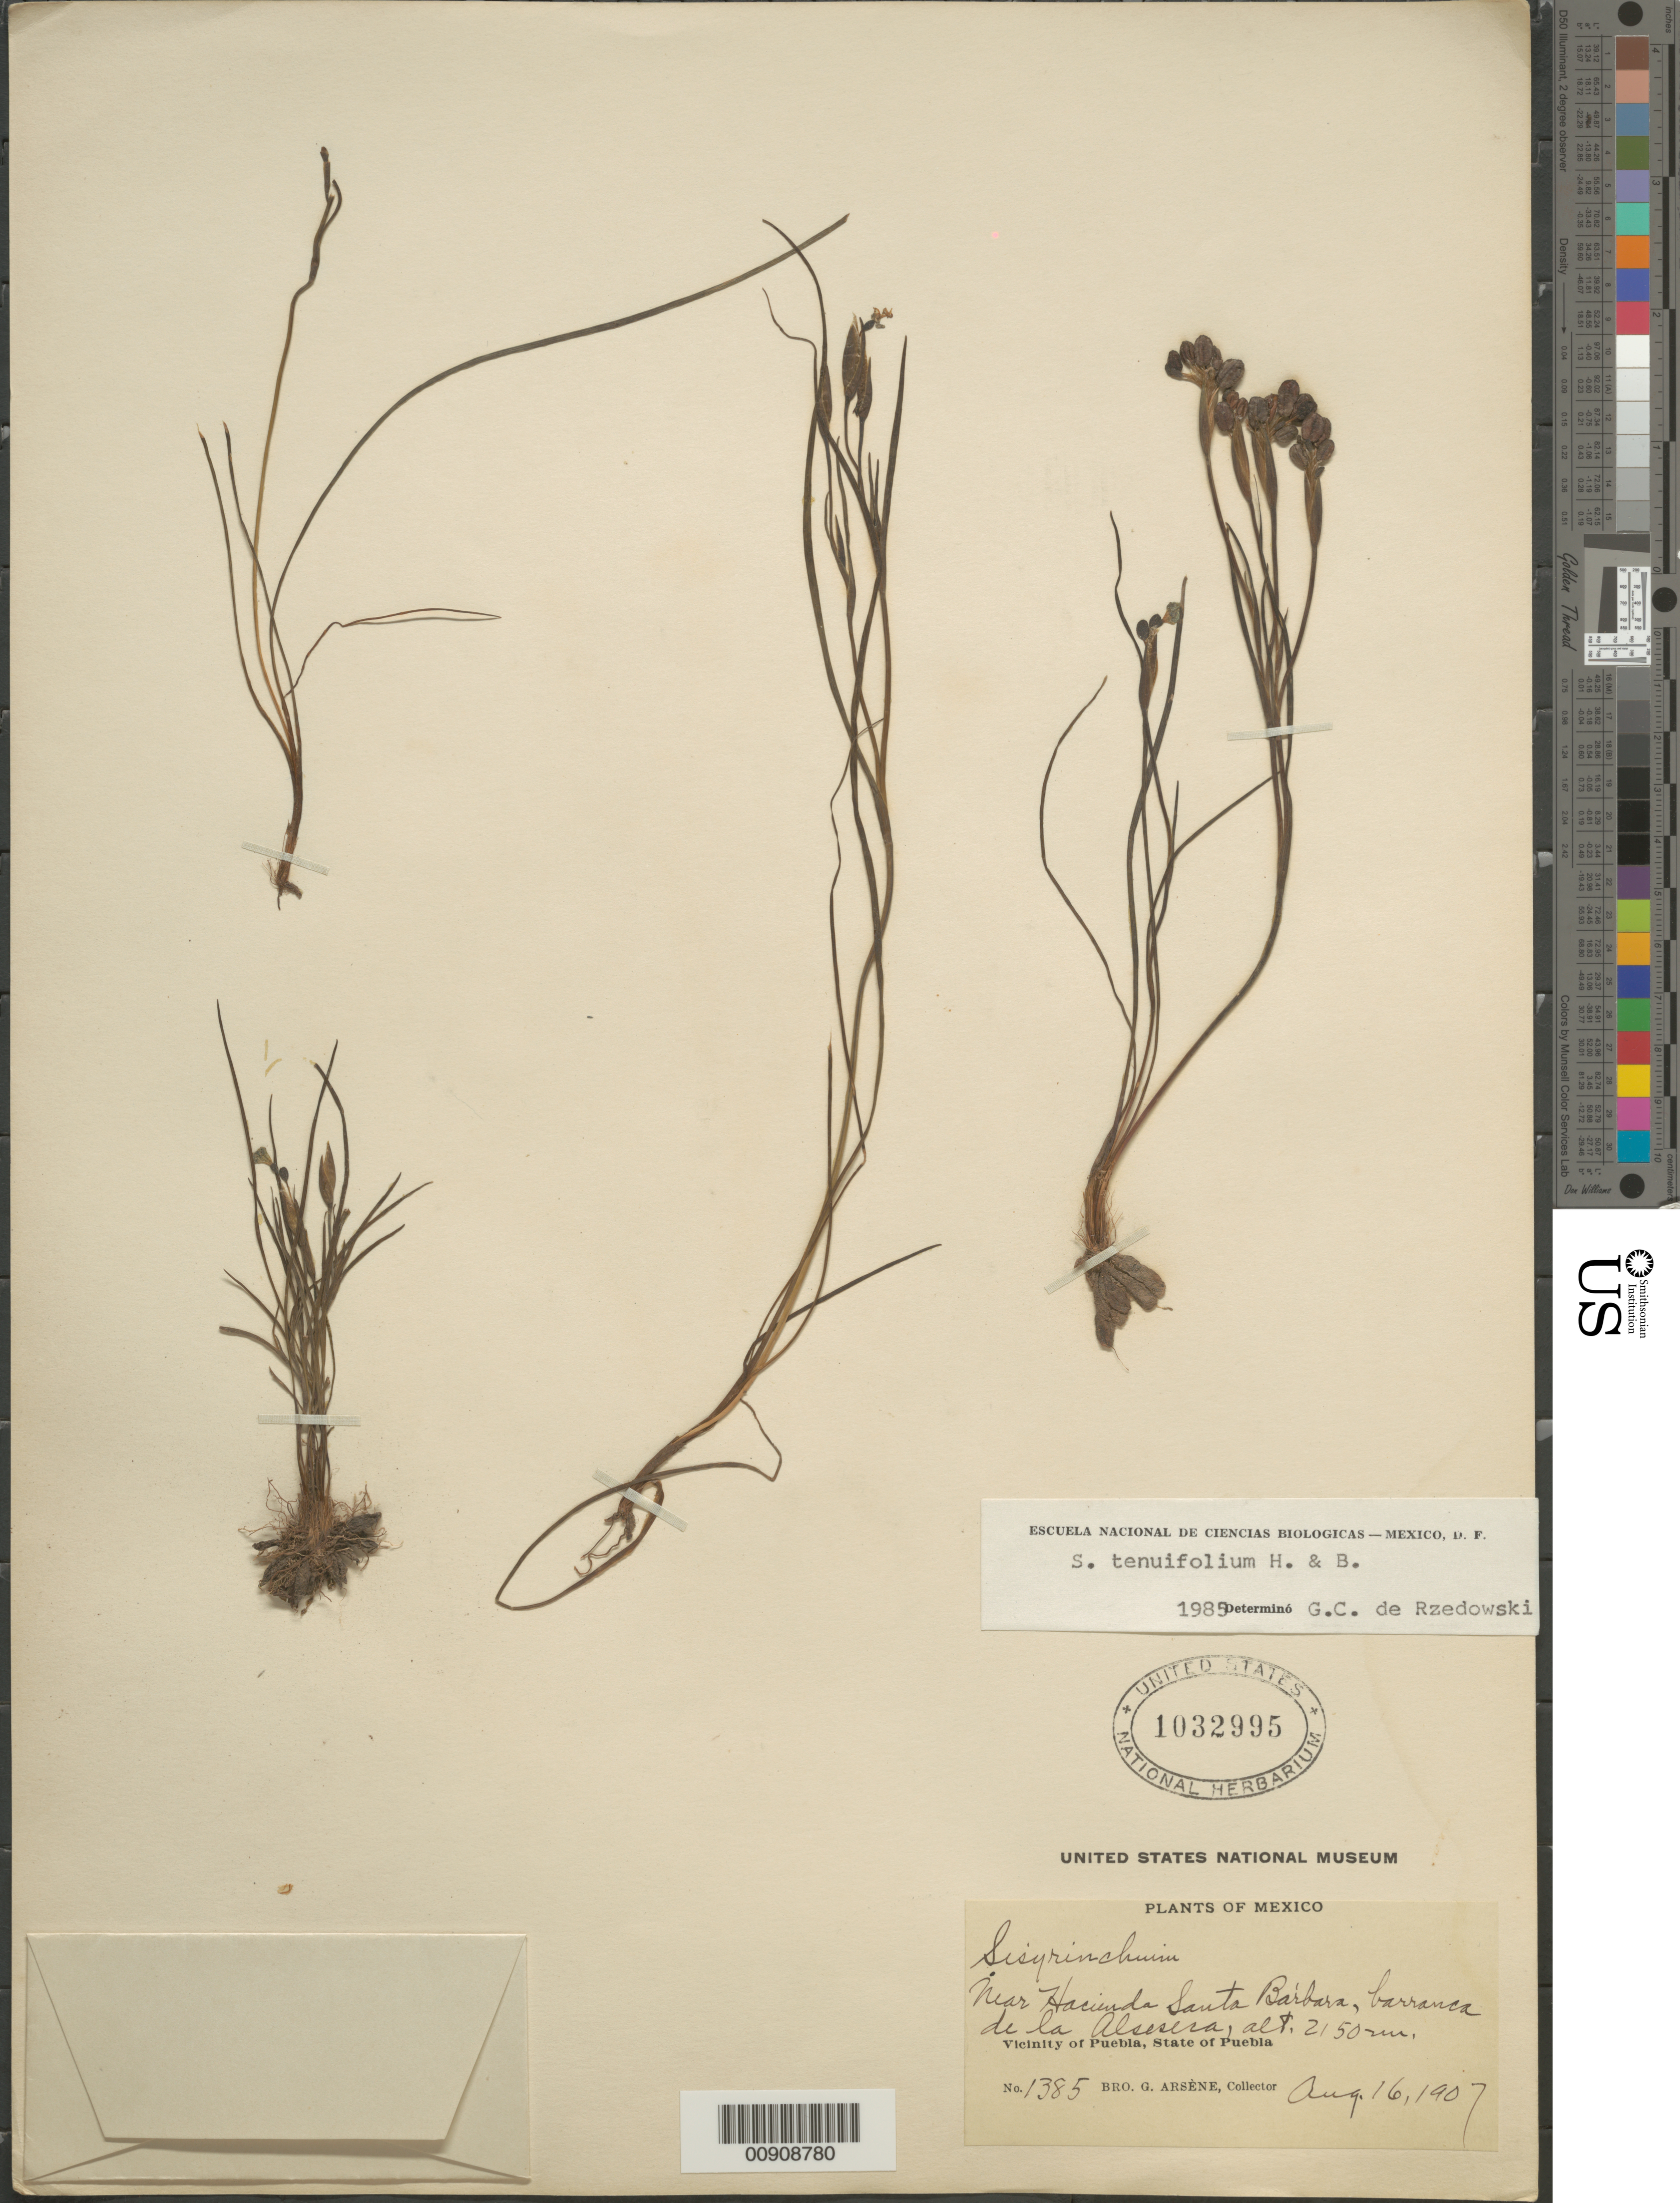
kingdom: Plantae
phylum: Tracheophyta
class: Liliopsida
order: Asparagales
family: Iridaceae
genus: Sisyrinchium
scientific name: Sisyrinchium tenuifolium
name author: Humb. & Bonpl. ex Willd.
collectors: Bro. G. Arsène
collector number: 1385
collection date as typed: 16 Aug 1907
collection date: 1907-08-16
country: Mexico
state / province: Puebla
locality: Near Hacienda Santa Bárbara, barranca de la Alseseca. Vicinity of Puebla, State of Puebla.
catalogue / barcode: US 1032995